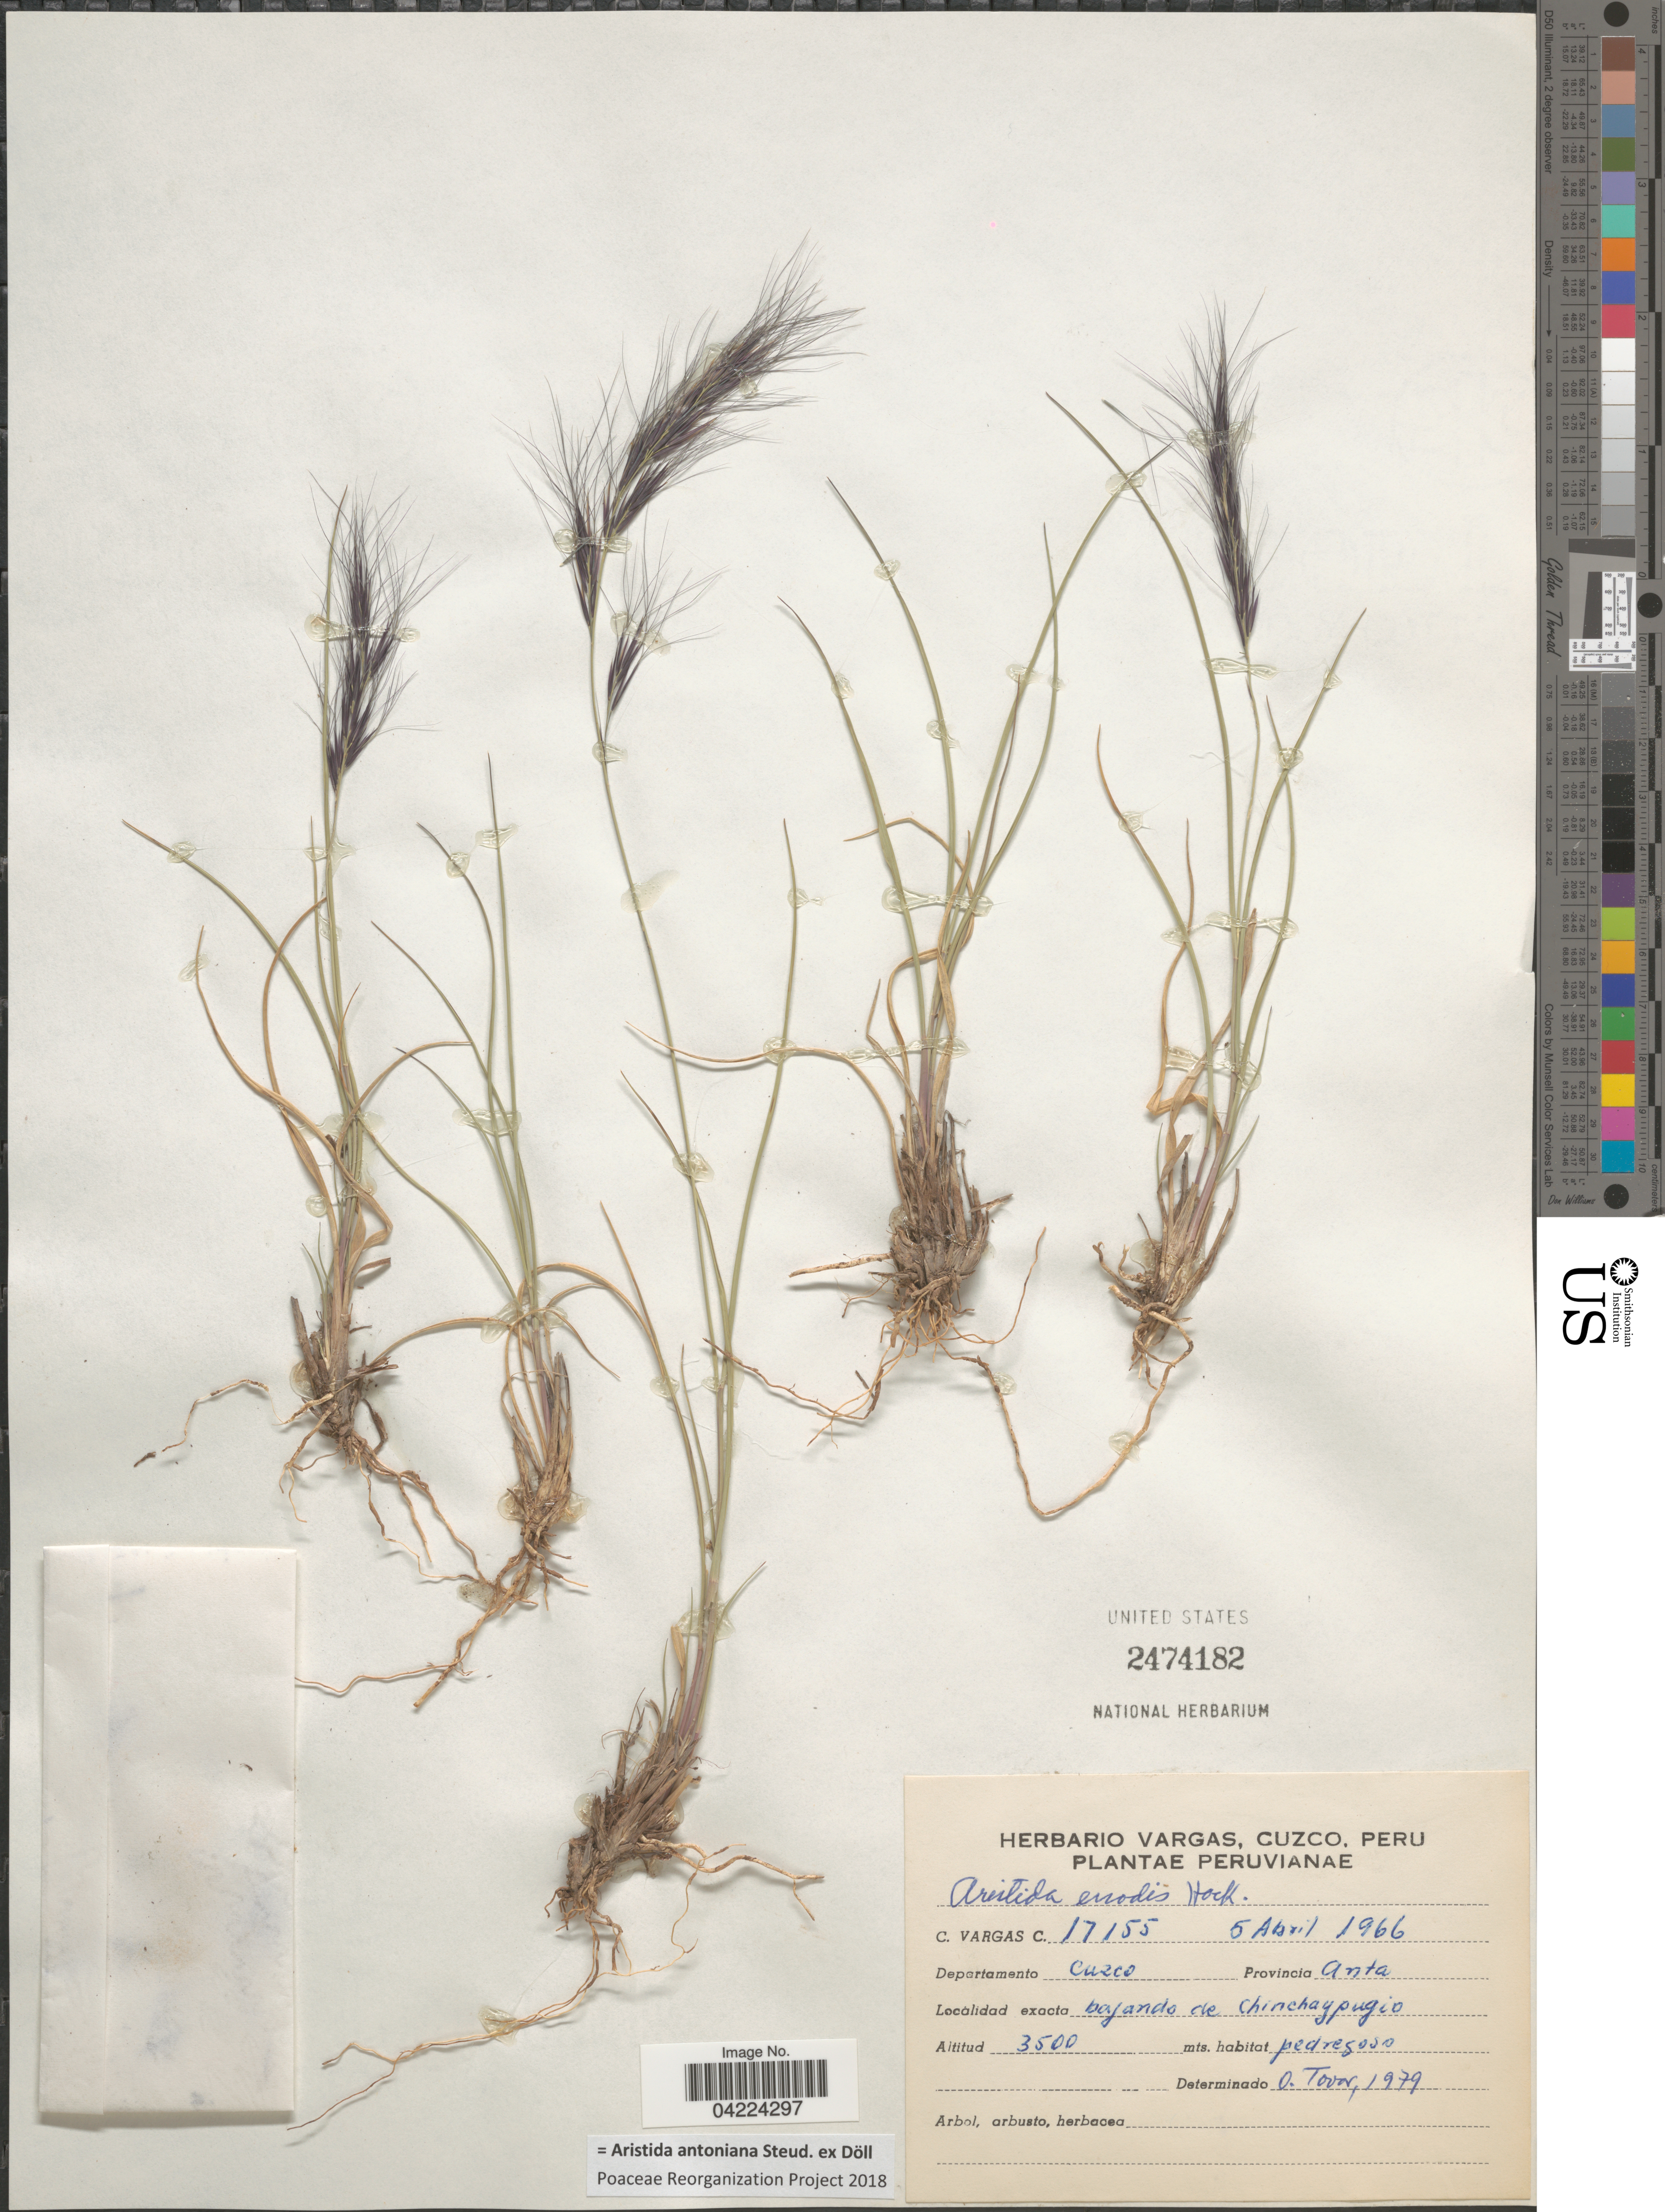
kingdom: Plantae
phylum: Tracheophyta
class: Liliopsida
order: Poales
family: Poaceae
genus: Aristida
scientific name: Aristida antoniana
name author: Steud. ex Henr.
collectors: C. Vargas Calderón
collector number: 17155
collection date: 1966-04-05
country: Peru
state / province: Cusco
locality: Departamento Cuzco. Provincia Anta. Bajando de Chinchaypugio.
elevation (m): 3500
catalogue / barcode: US 2474182